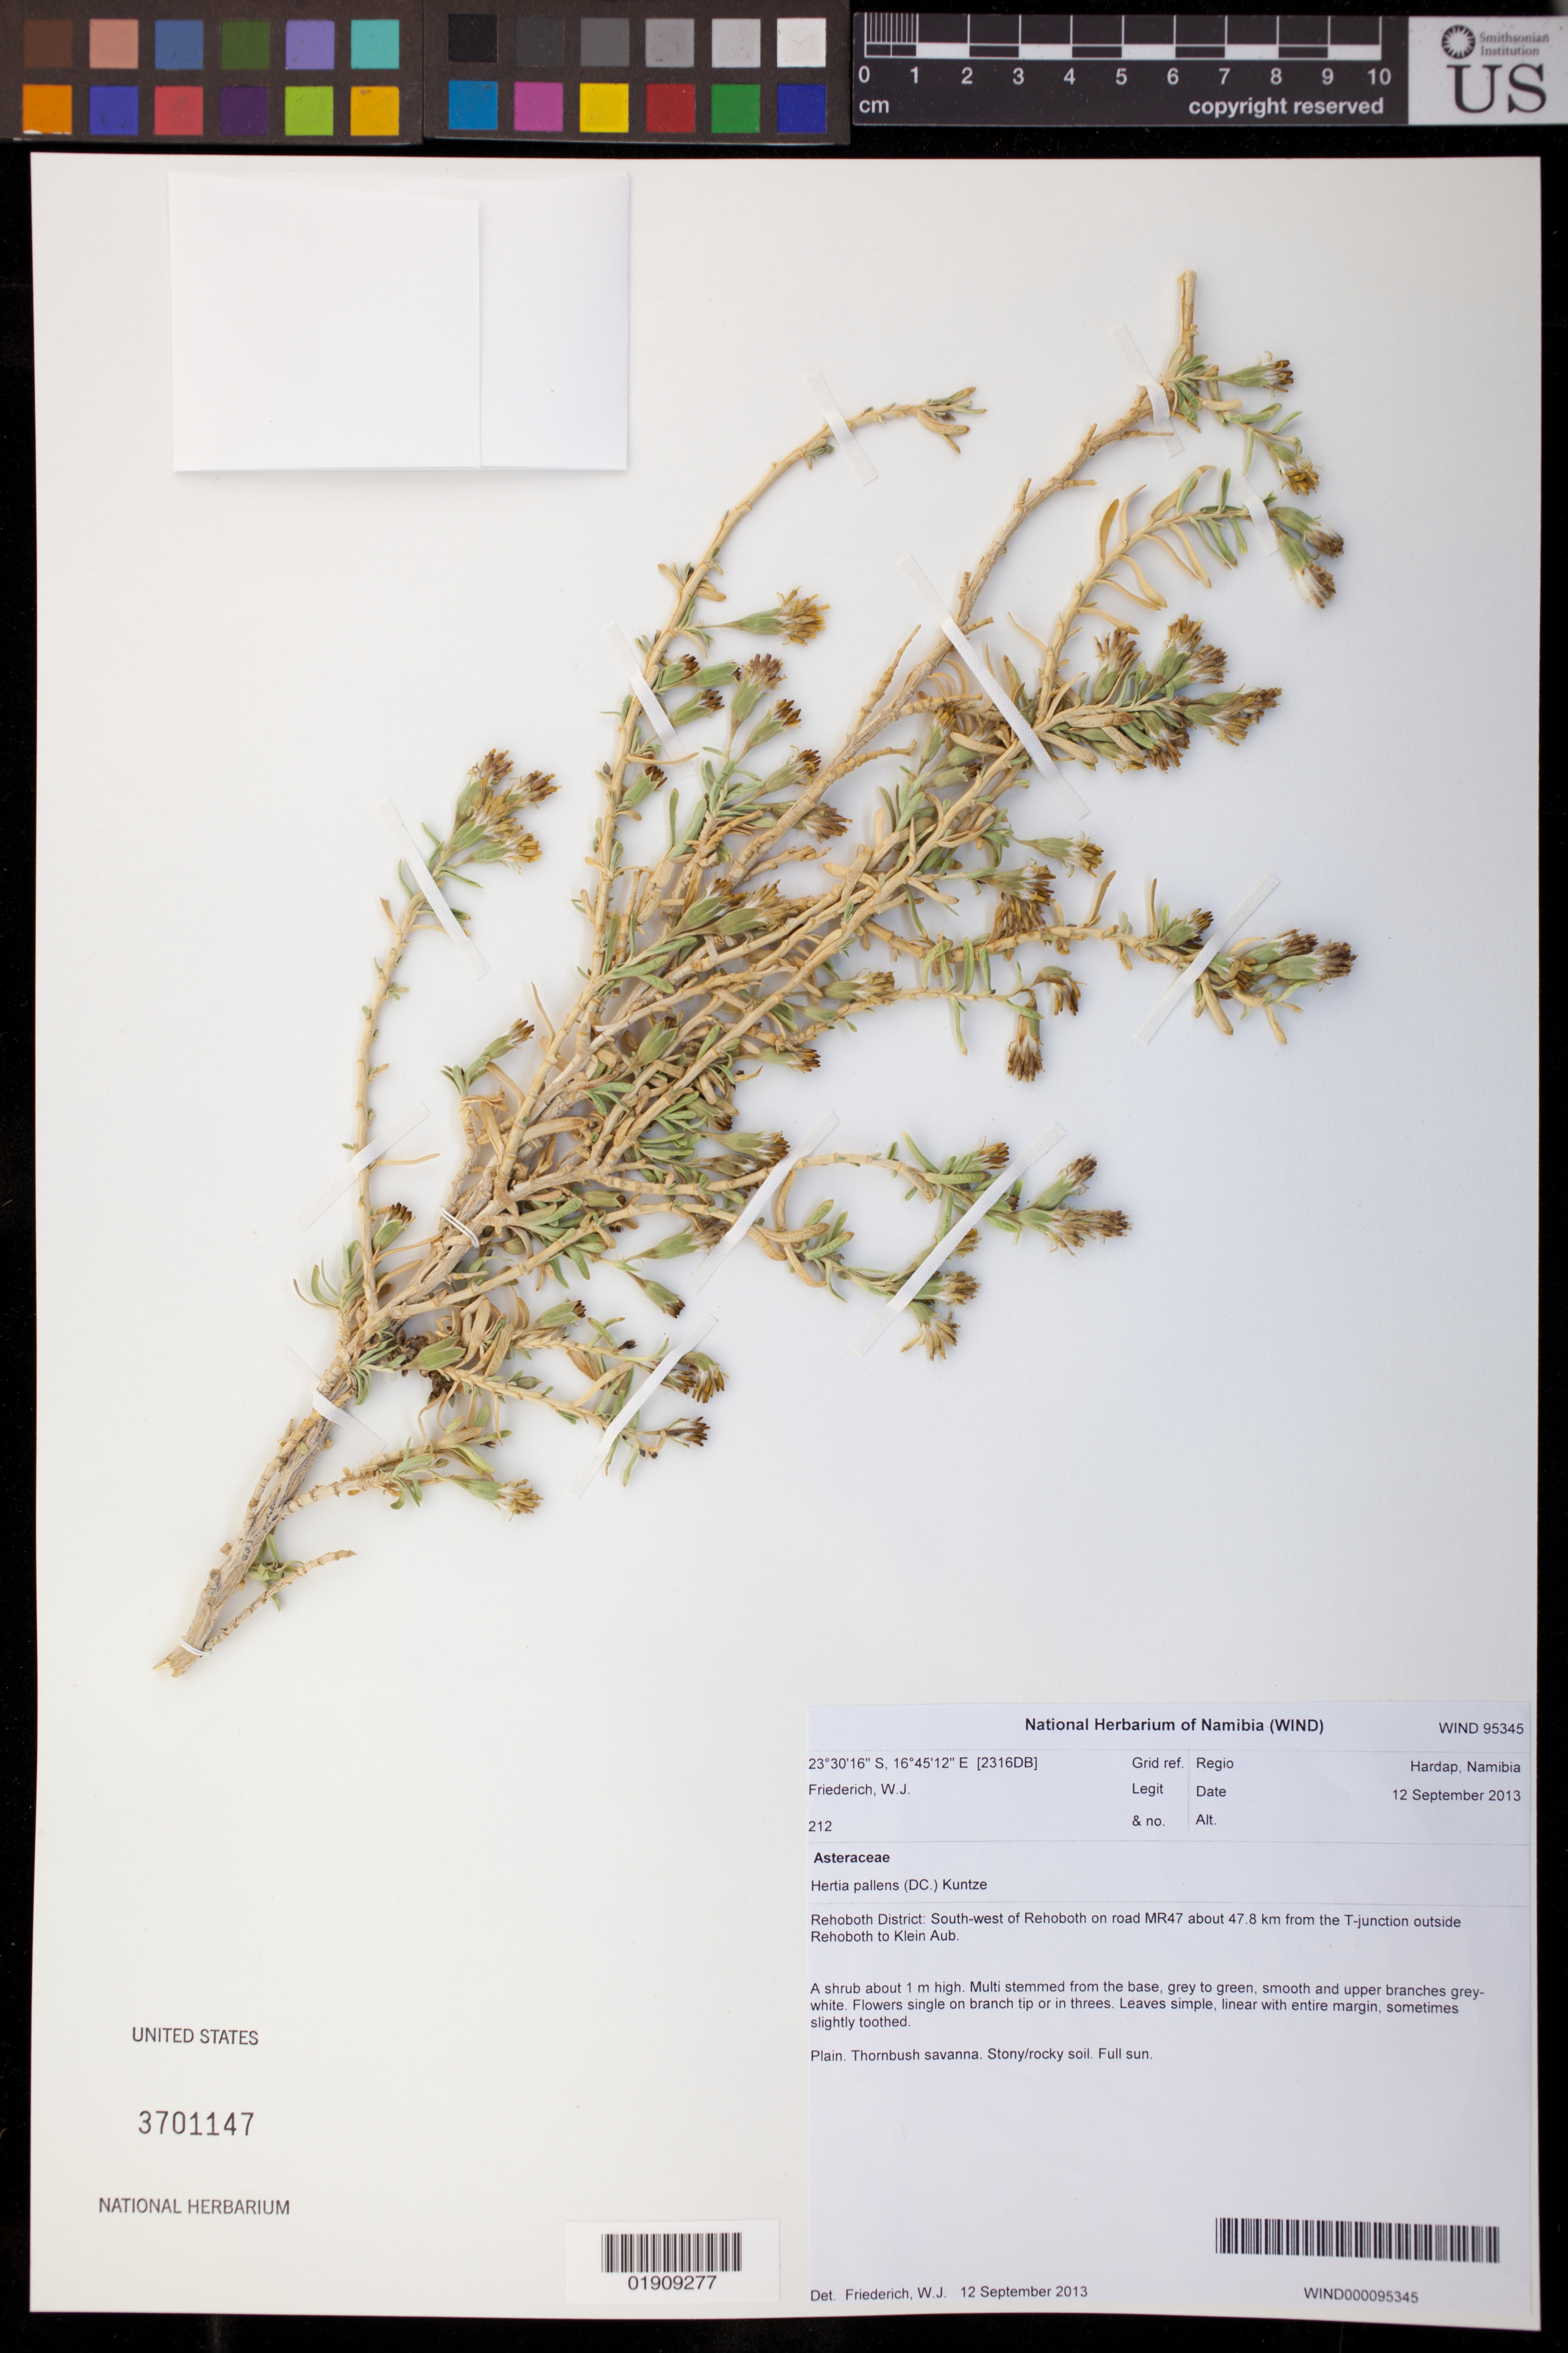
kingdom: Plantae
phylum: Tracheophyta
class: Magnoliopsida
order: Asterales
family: Asteraceae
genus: Hertia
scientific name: Hertia pallens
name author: (DC.) Kuntze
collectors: W. Friederich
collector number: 212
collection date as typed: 12 September 2013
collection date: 2013-09-12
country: Namibia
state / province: Hardap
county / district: Rohoboth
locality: SW of Rehoboth on road MR47 about 47.8 km from the T-junction outside of Rehoboth to Klein Aub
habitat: Thornbush savanna; stoney/rocky soil; full sun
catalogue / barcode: US 3701147